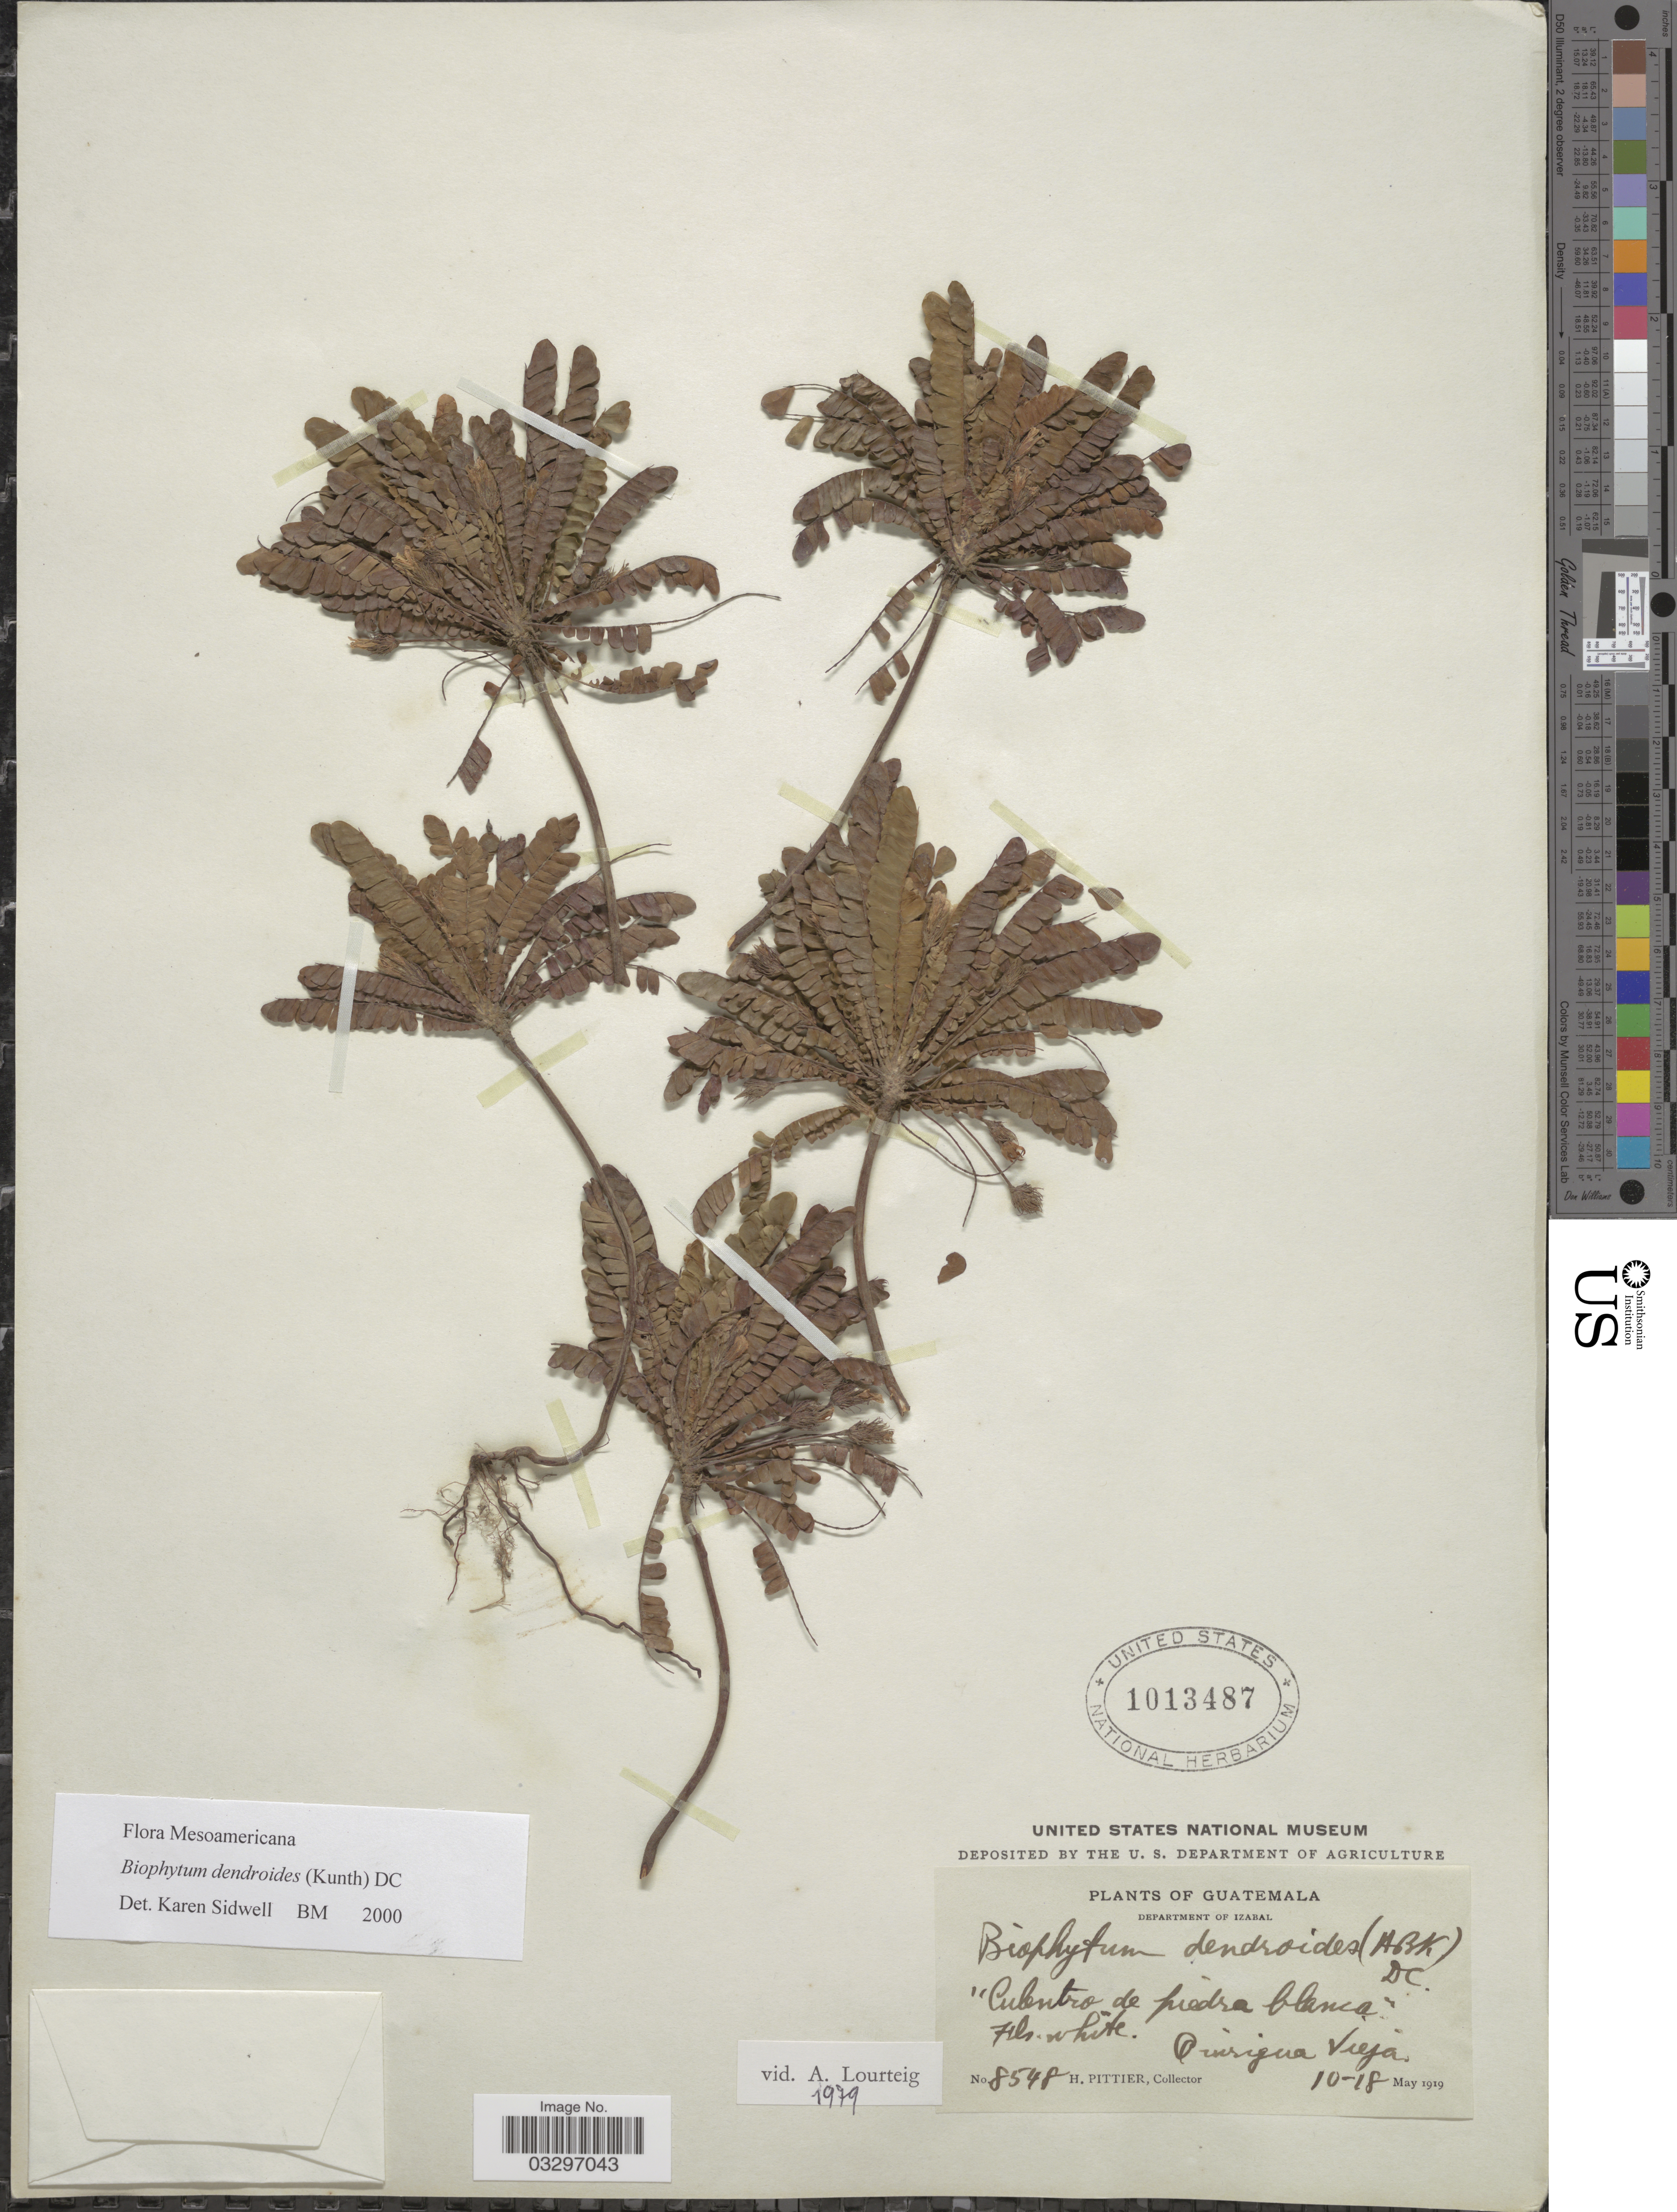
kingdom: Plantae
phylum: Tracheophyta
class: Magnoliopsida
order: Oxalidales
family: Oxalidaceae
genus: Biophytum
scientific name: Biophytum dendroides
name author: (Kunth) DC.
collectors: H. F. Pittier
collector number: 8548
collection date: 1919-05-10/1919-05-18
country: Guatemala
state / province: Izabal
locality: Quirigua Vieja.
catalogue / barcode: US 1013487